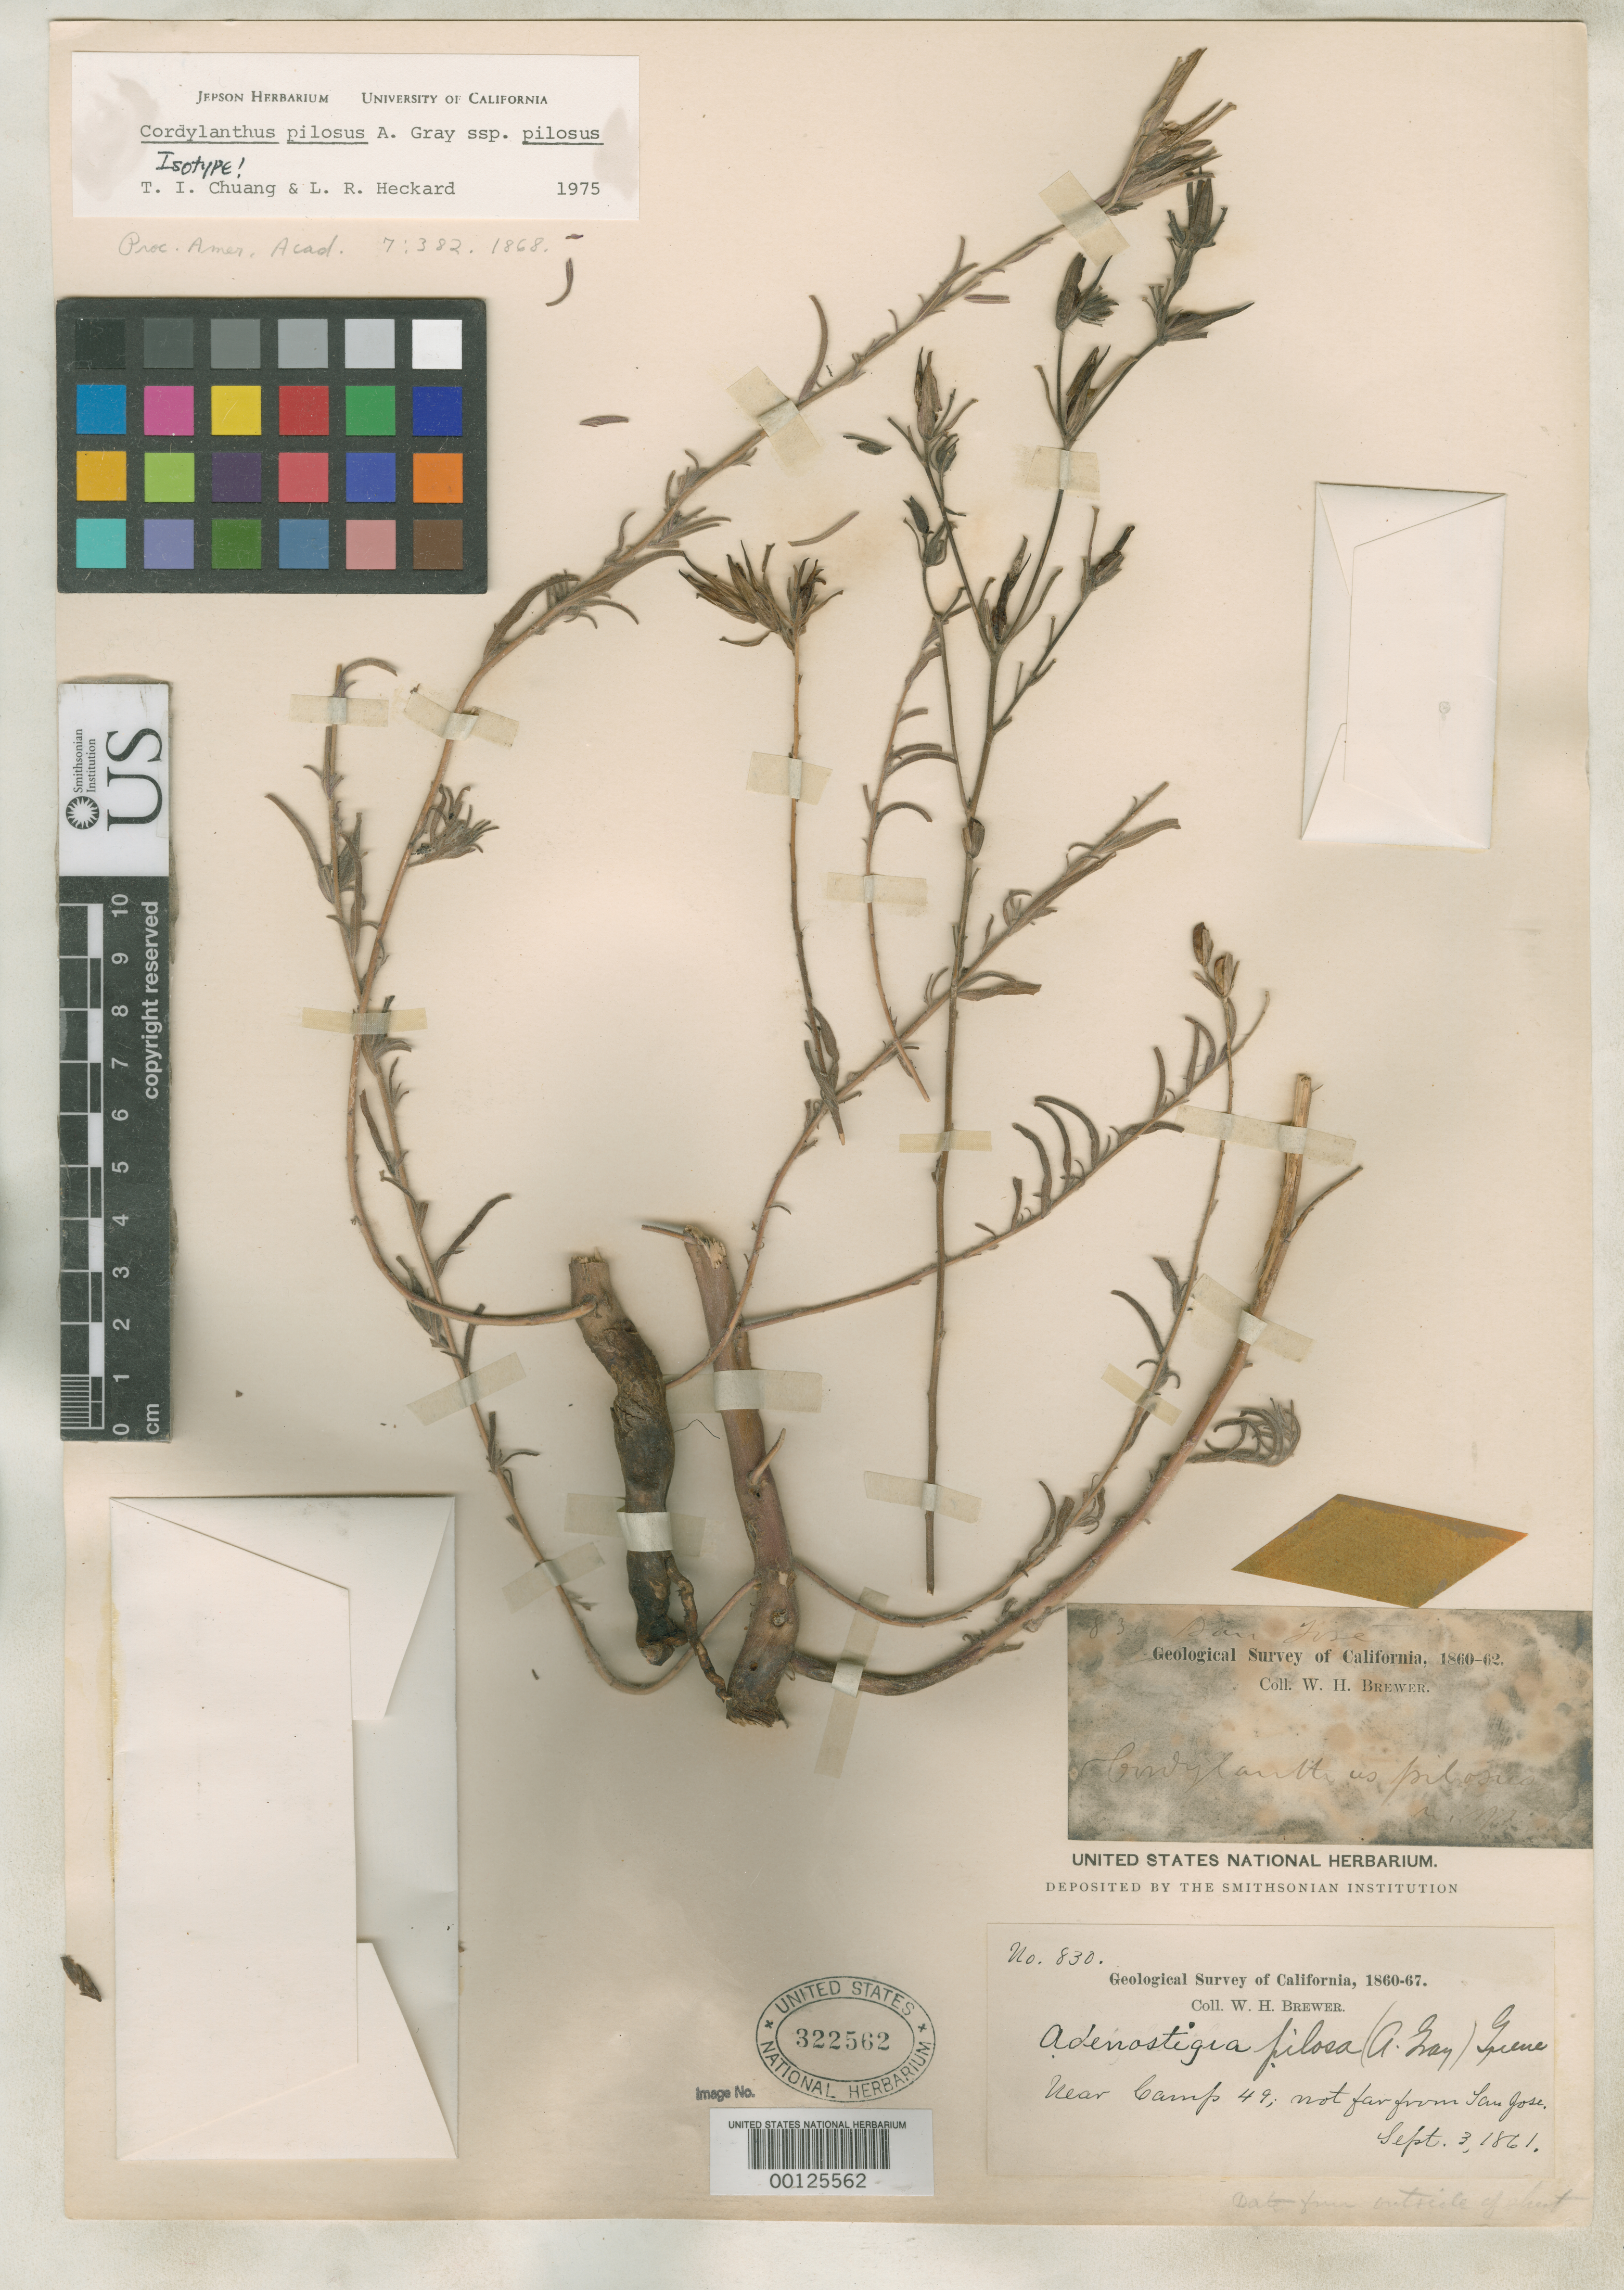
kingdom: Plantae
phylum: Tracheophyta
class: Magnoliopsida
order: Lamiales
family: Orobanchaceae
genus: Cordylanthus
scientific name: Cordylanthus pilosus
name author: A. Gray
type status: Isotype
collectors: W. H. Brewer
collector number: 830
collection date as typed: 03 Sep 1861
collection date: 1861-09-03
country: United States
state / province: California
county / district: Santa Clara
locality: Near San Jose.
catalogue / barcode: US 322562